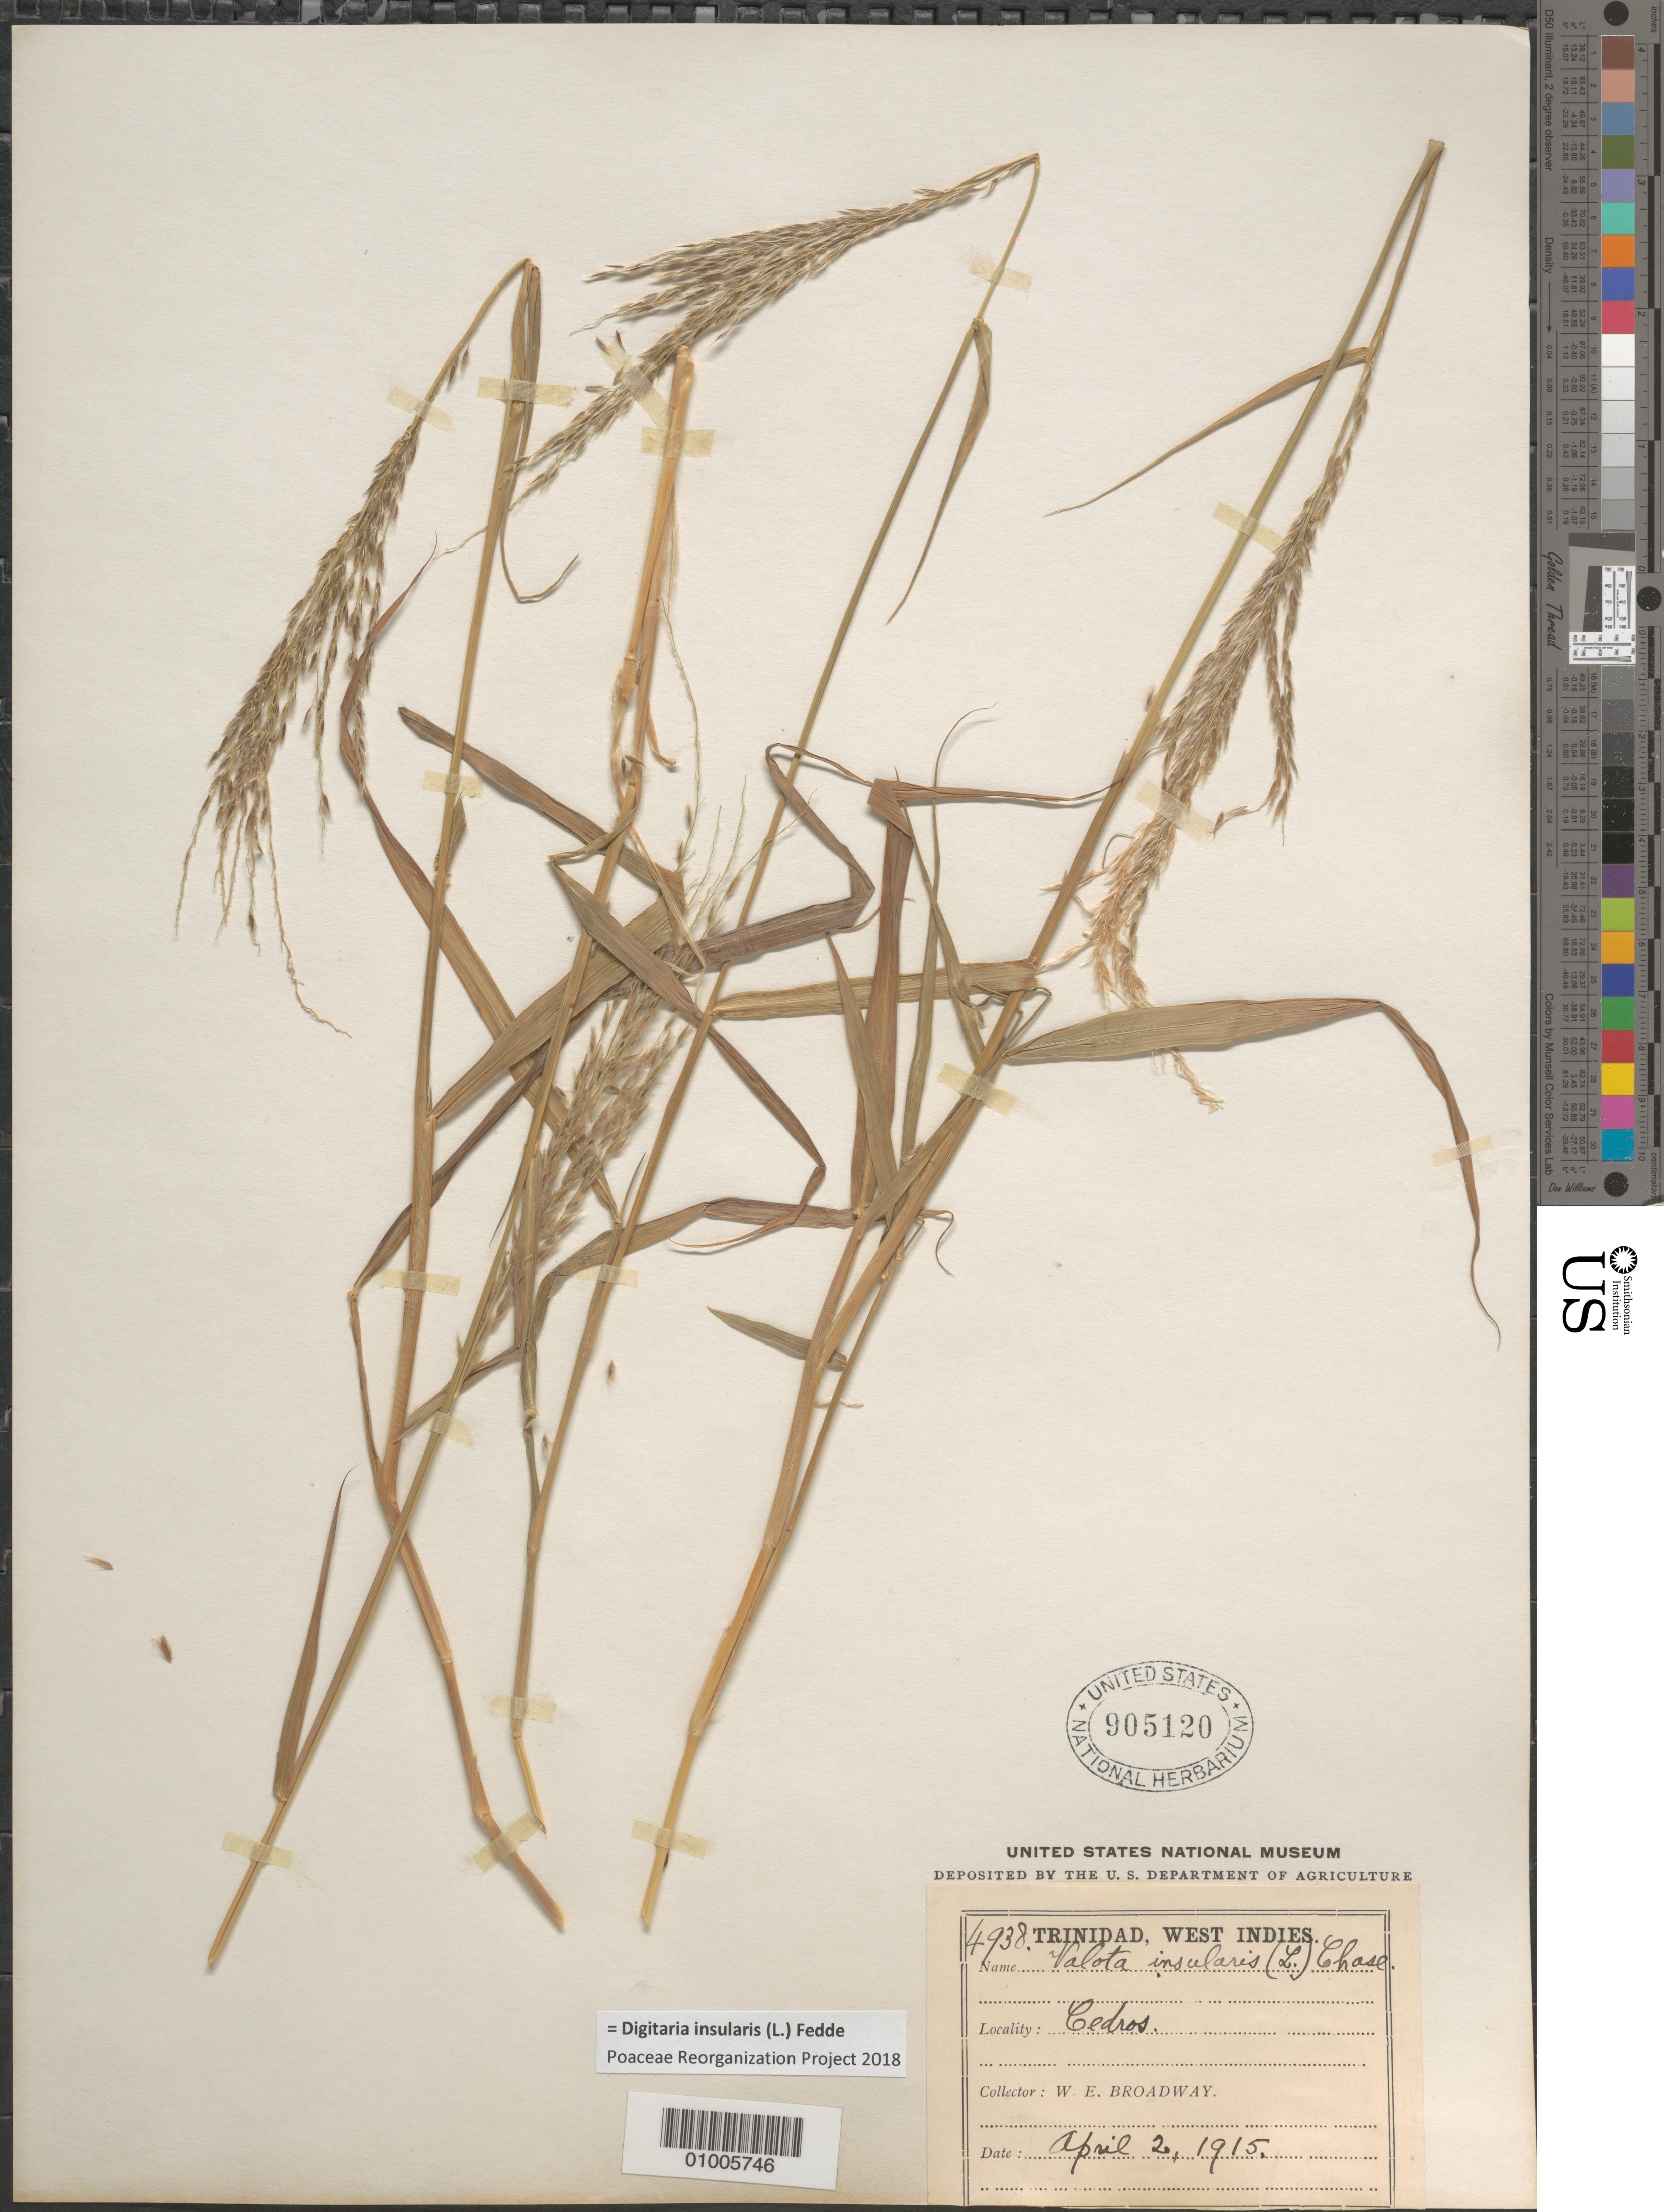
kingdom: Plantae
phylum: Tracheophyta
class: Liliopsida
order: Poales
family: Poaceae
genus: Digitaria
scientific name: Digitaria insularis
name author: (L.) Mez ex Ekman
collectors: W. E. Broadway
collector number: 4938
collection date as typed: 20 Apr 1915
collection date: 1915-04-20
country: Trinidad and Tobago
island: Trinidad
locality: Cedros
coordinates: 0 N, 0 E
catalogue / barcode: US 905120